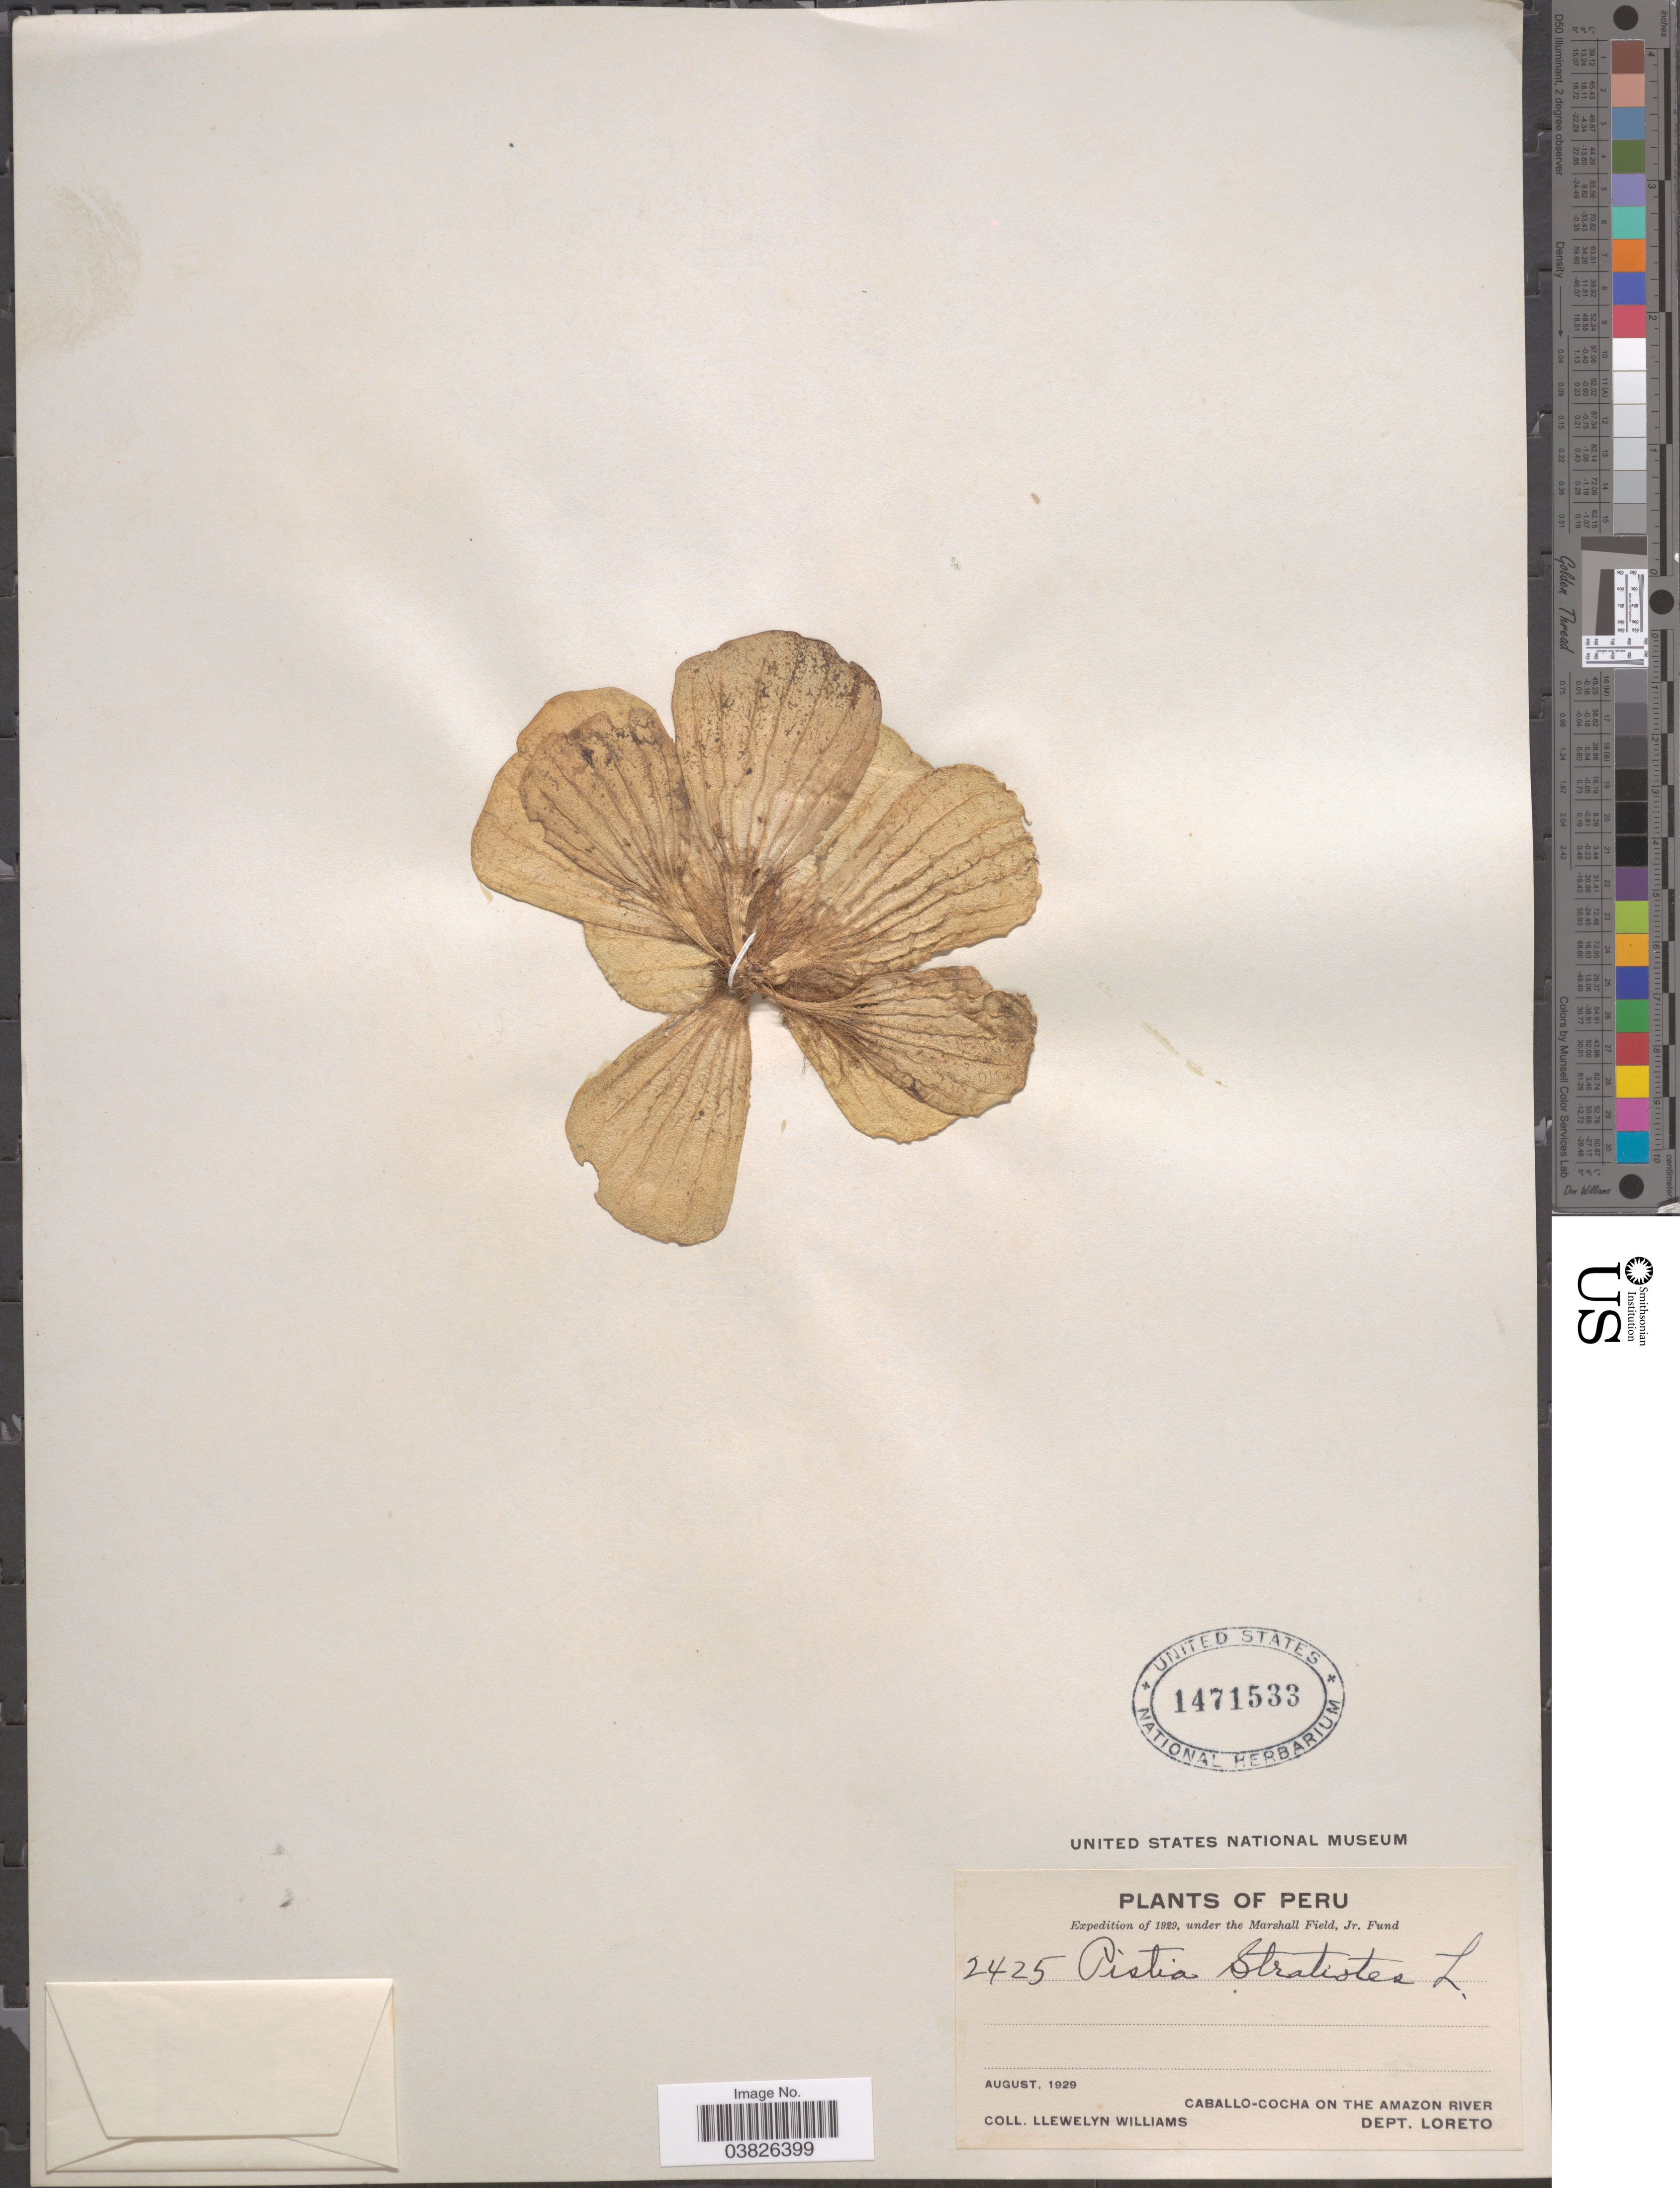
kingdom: Plantae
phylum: Tracheophyta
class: Liliopsida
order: Alismatales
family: Araceae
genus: Pistia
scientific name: Pistia stratiotes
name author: L.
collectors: Ll. Williams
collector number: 2425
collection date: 1929-08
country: Peru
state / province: Loreto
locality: Caballo-Cocha on the Amazon River. Dept. Loreto.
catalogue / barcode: US 1471533